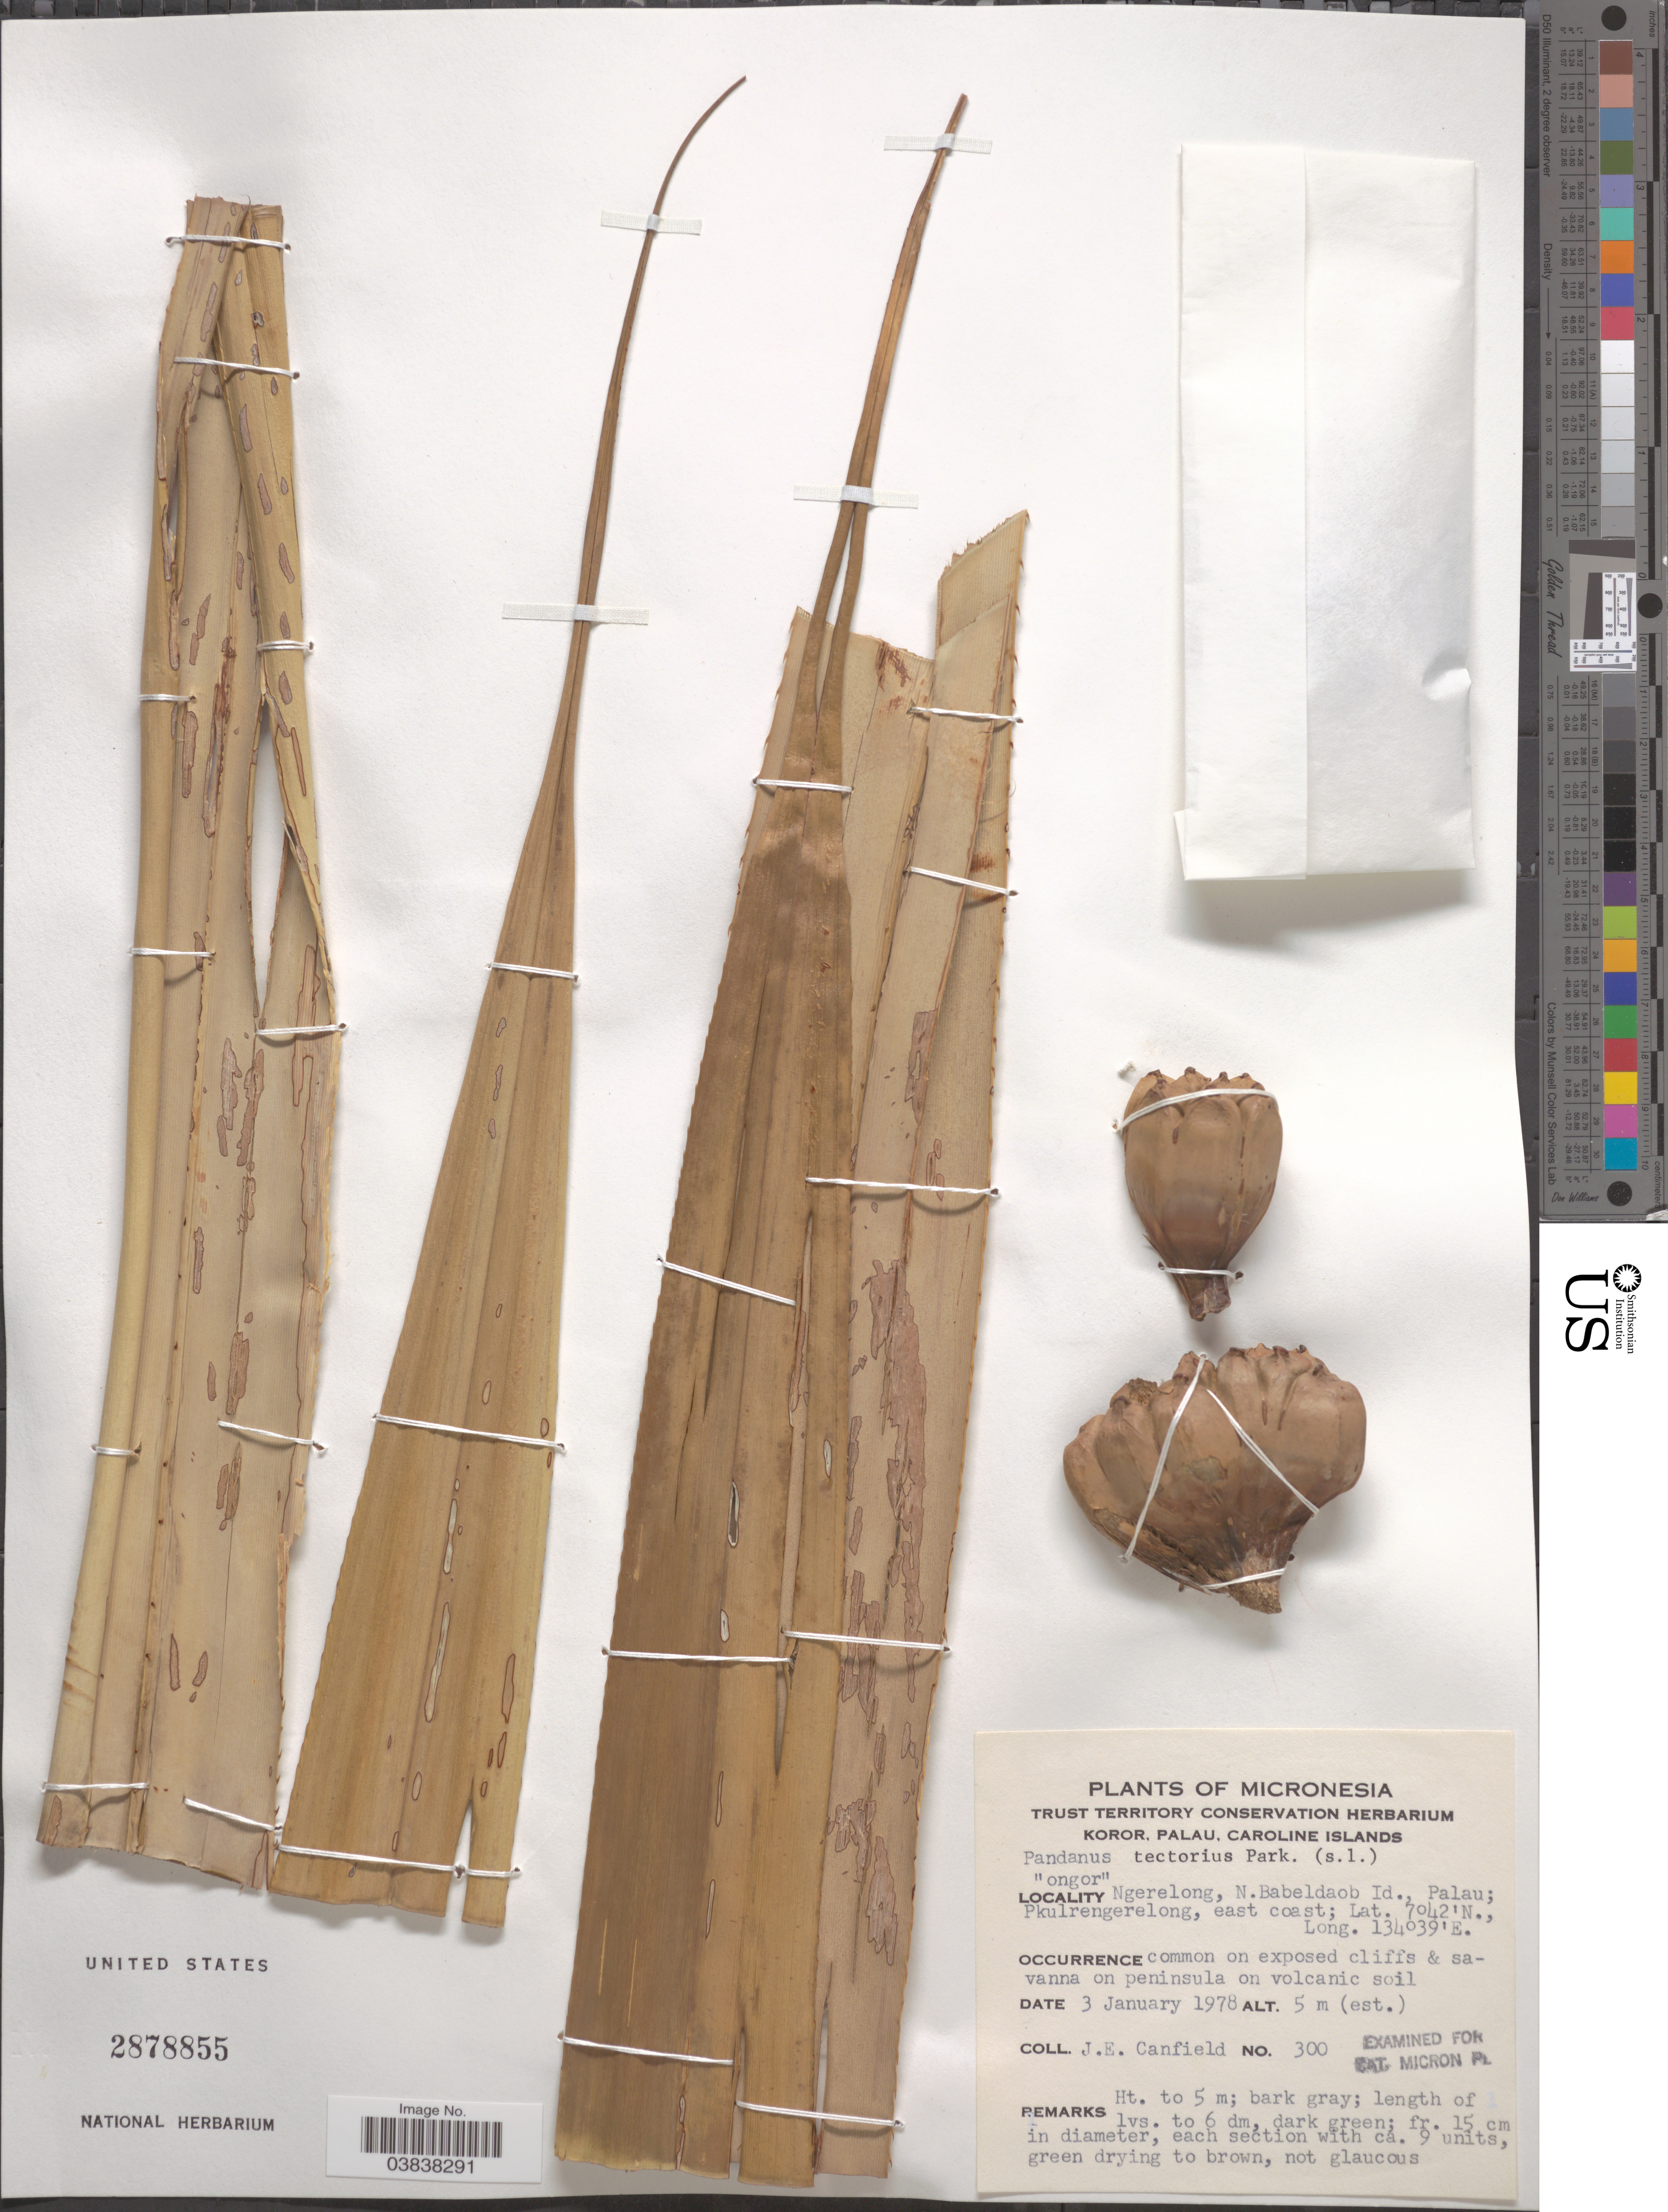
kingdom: Plantae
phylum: Tracheophyta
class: Liliopsida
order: Pandanales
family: Pandanaceae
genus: Pandanus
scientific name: Pandanus pulposus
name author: (Warb.) Martelli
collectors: J. E. Canfield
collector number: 300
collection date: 1978-01-03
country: Palau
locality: Micronesia. Ngerelong, N. Babeldaob Id., Plau; Pkulrengerelong, east coast.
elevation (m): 5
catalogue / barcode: US 2878855